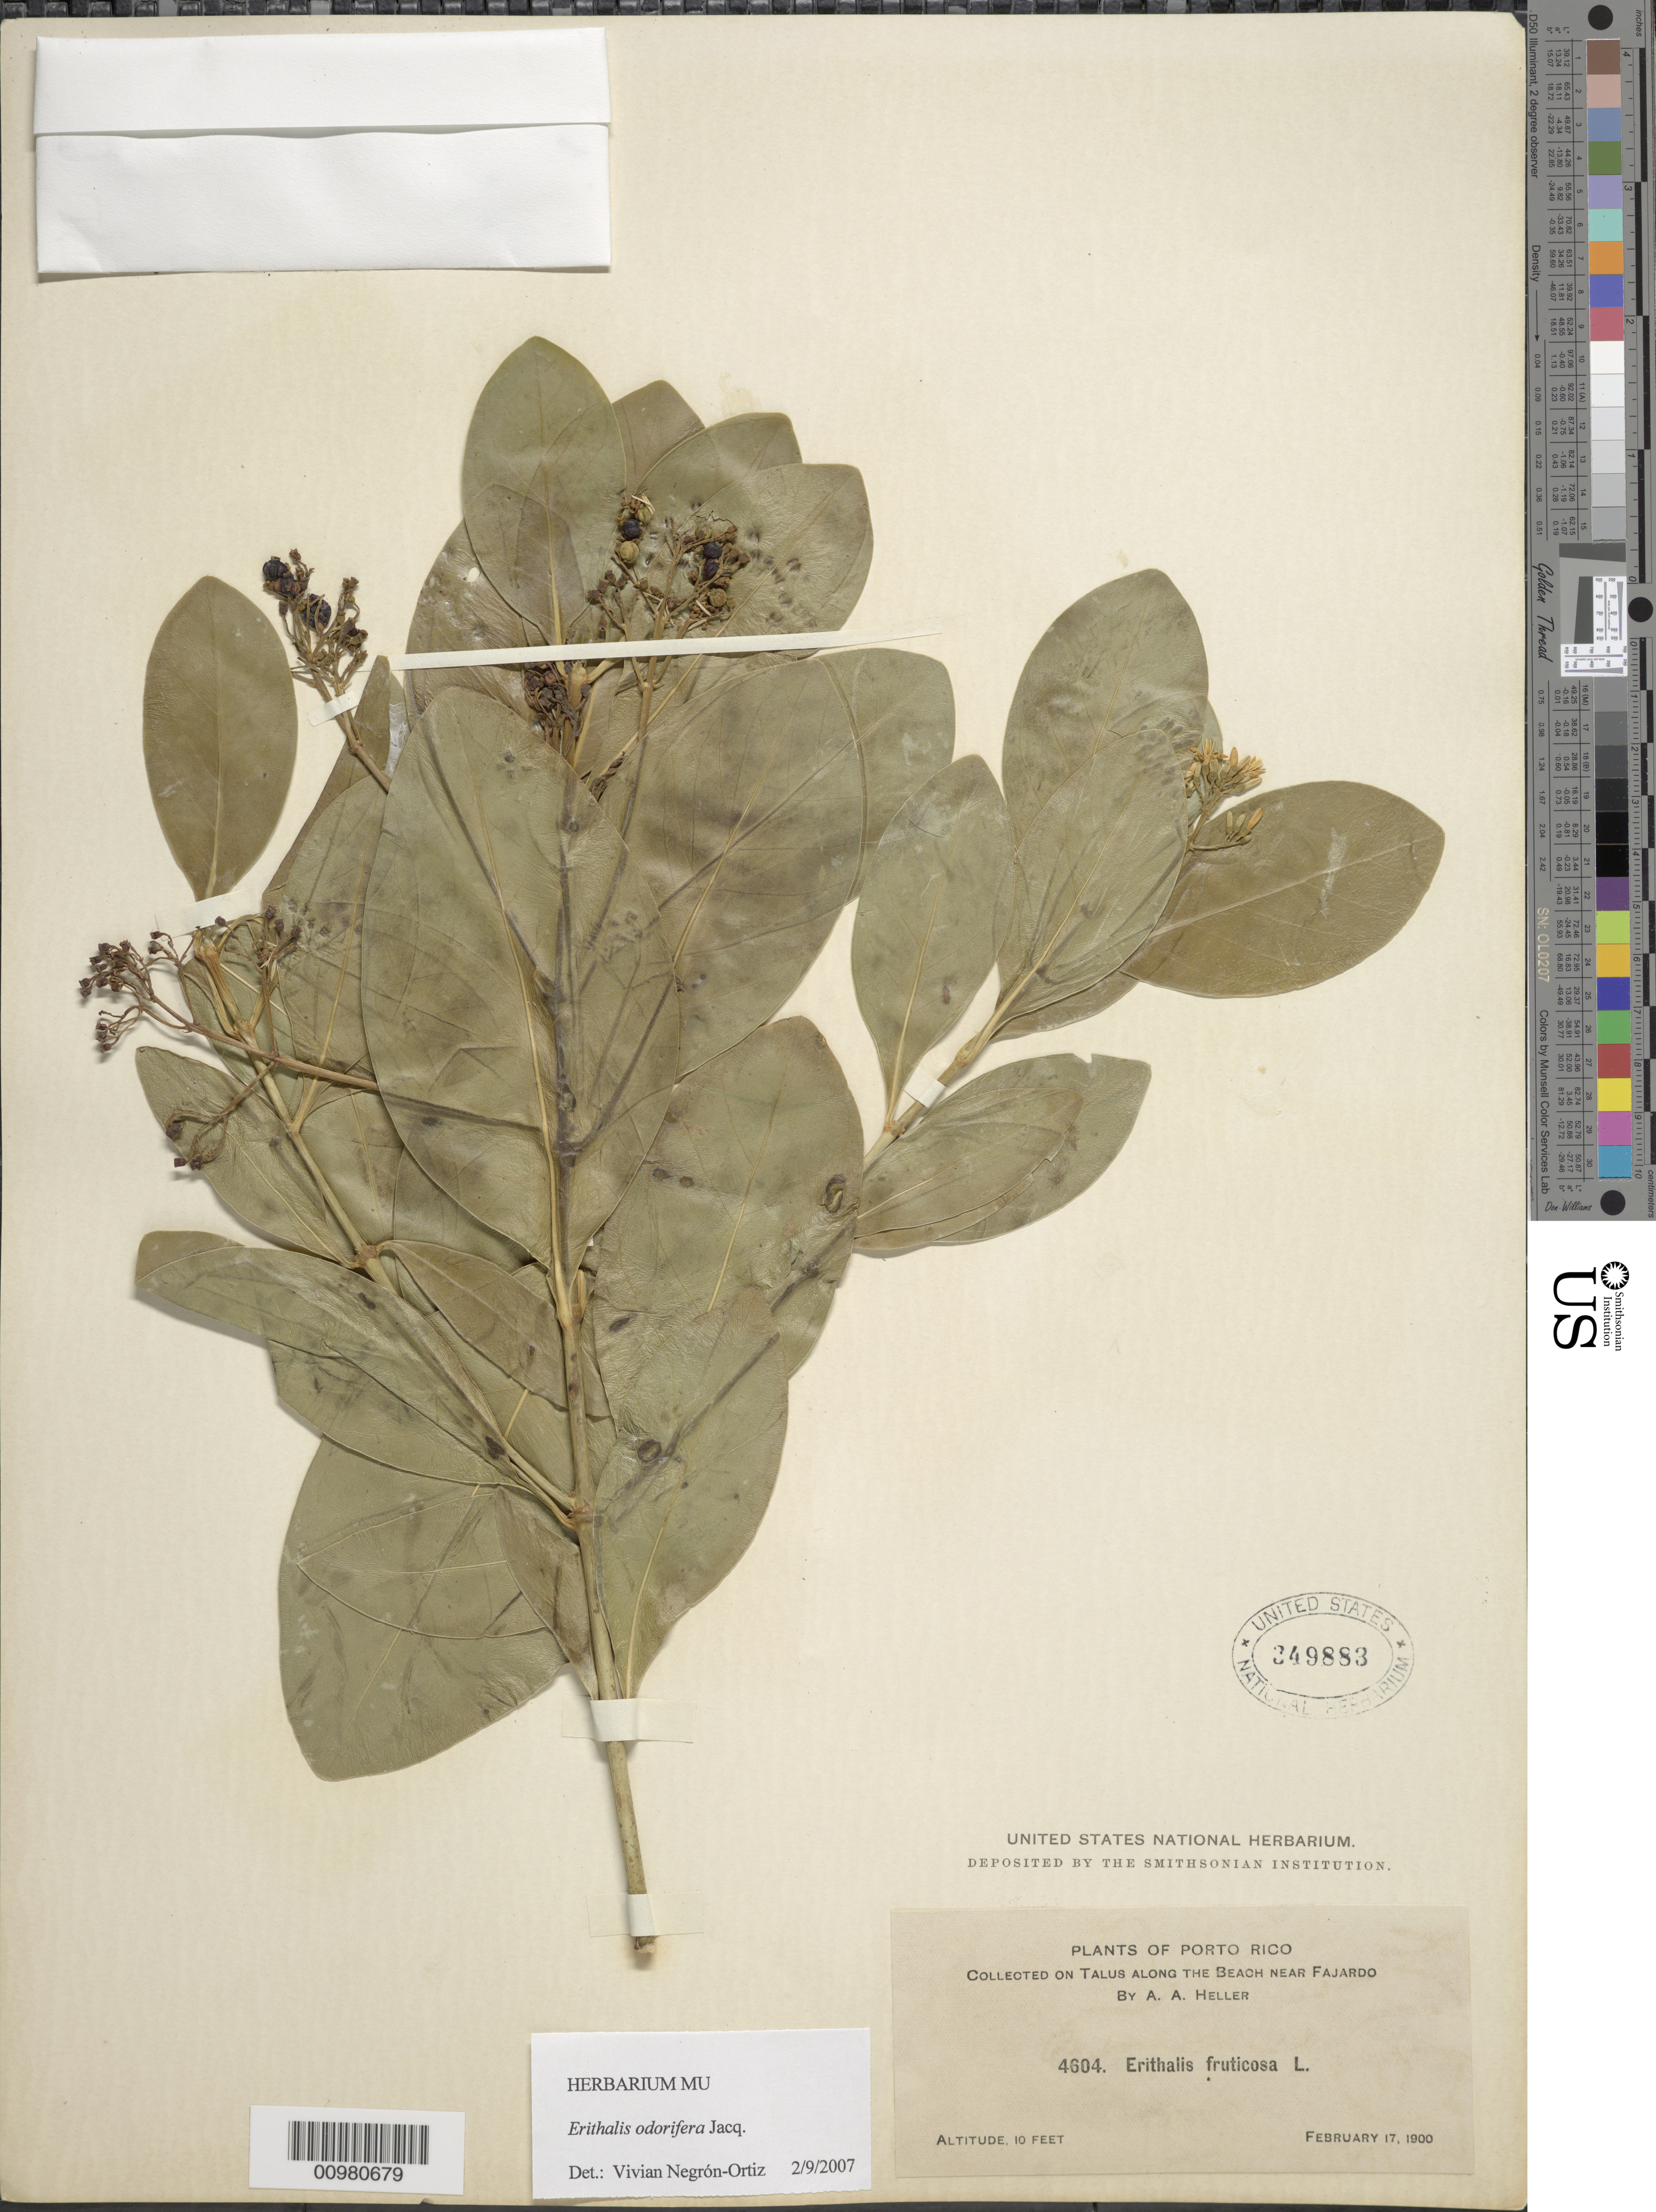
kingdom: Plantae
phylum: Tracheophyta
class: Magnoliopsida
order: Gentianales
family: Rubiaceae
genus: Erithalis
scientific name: Erithalis odorifera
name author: Jacq.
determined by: Negrón-Ortiz, V.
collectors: A. A. Heller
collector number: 4604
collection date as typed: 17 Feb 1900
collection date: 1900-02-17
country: Puerto Rico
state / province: Fajardo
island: Puerto Rico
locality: Near Fajardo.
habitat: Talus along beach.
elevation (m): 3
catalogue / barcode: US 349883